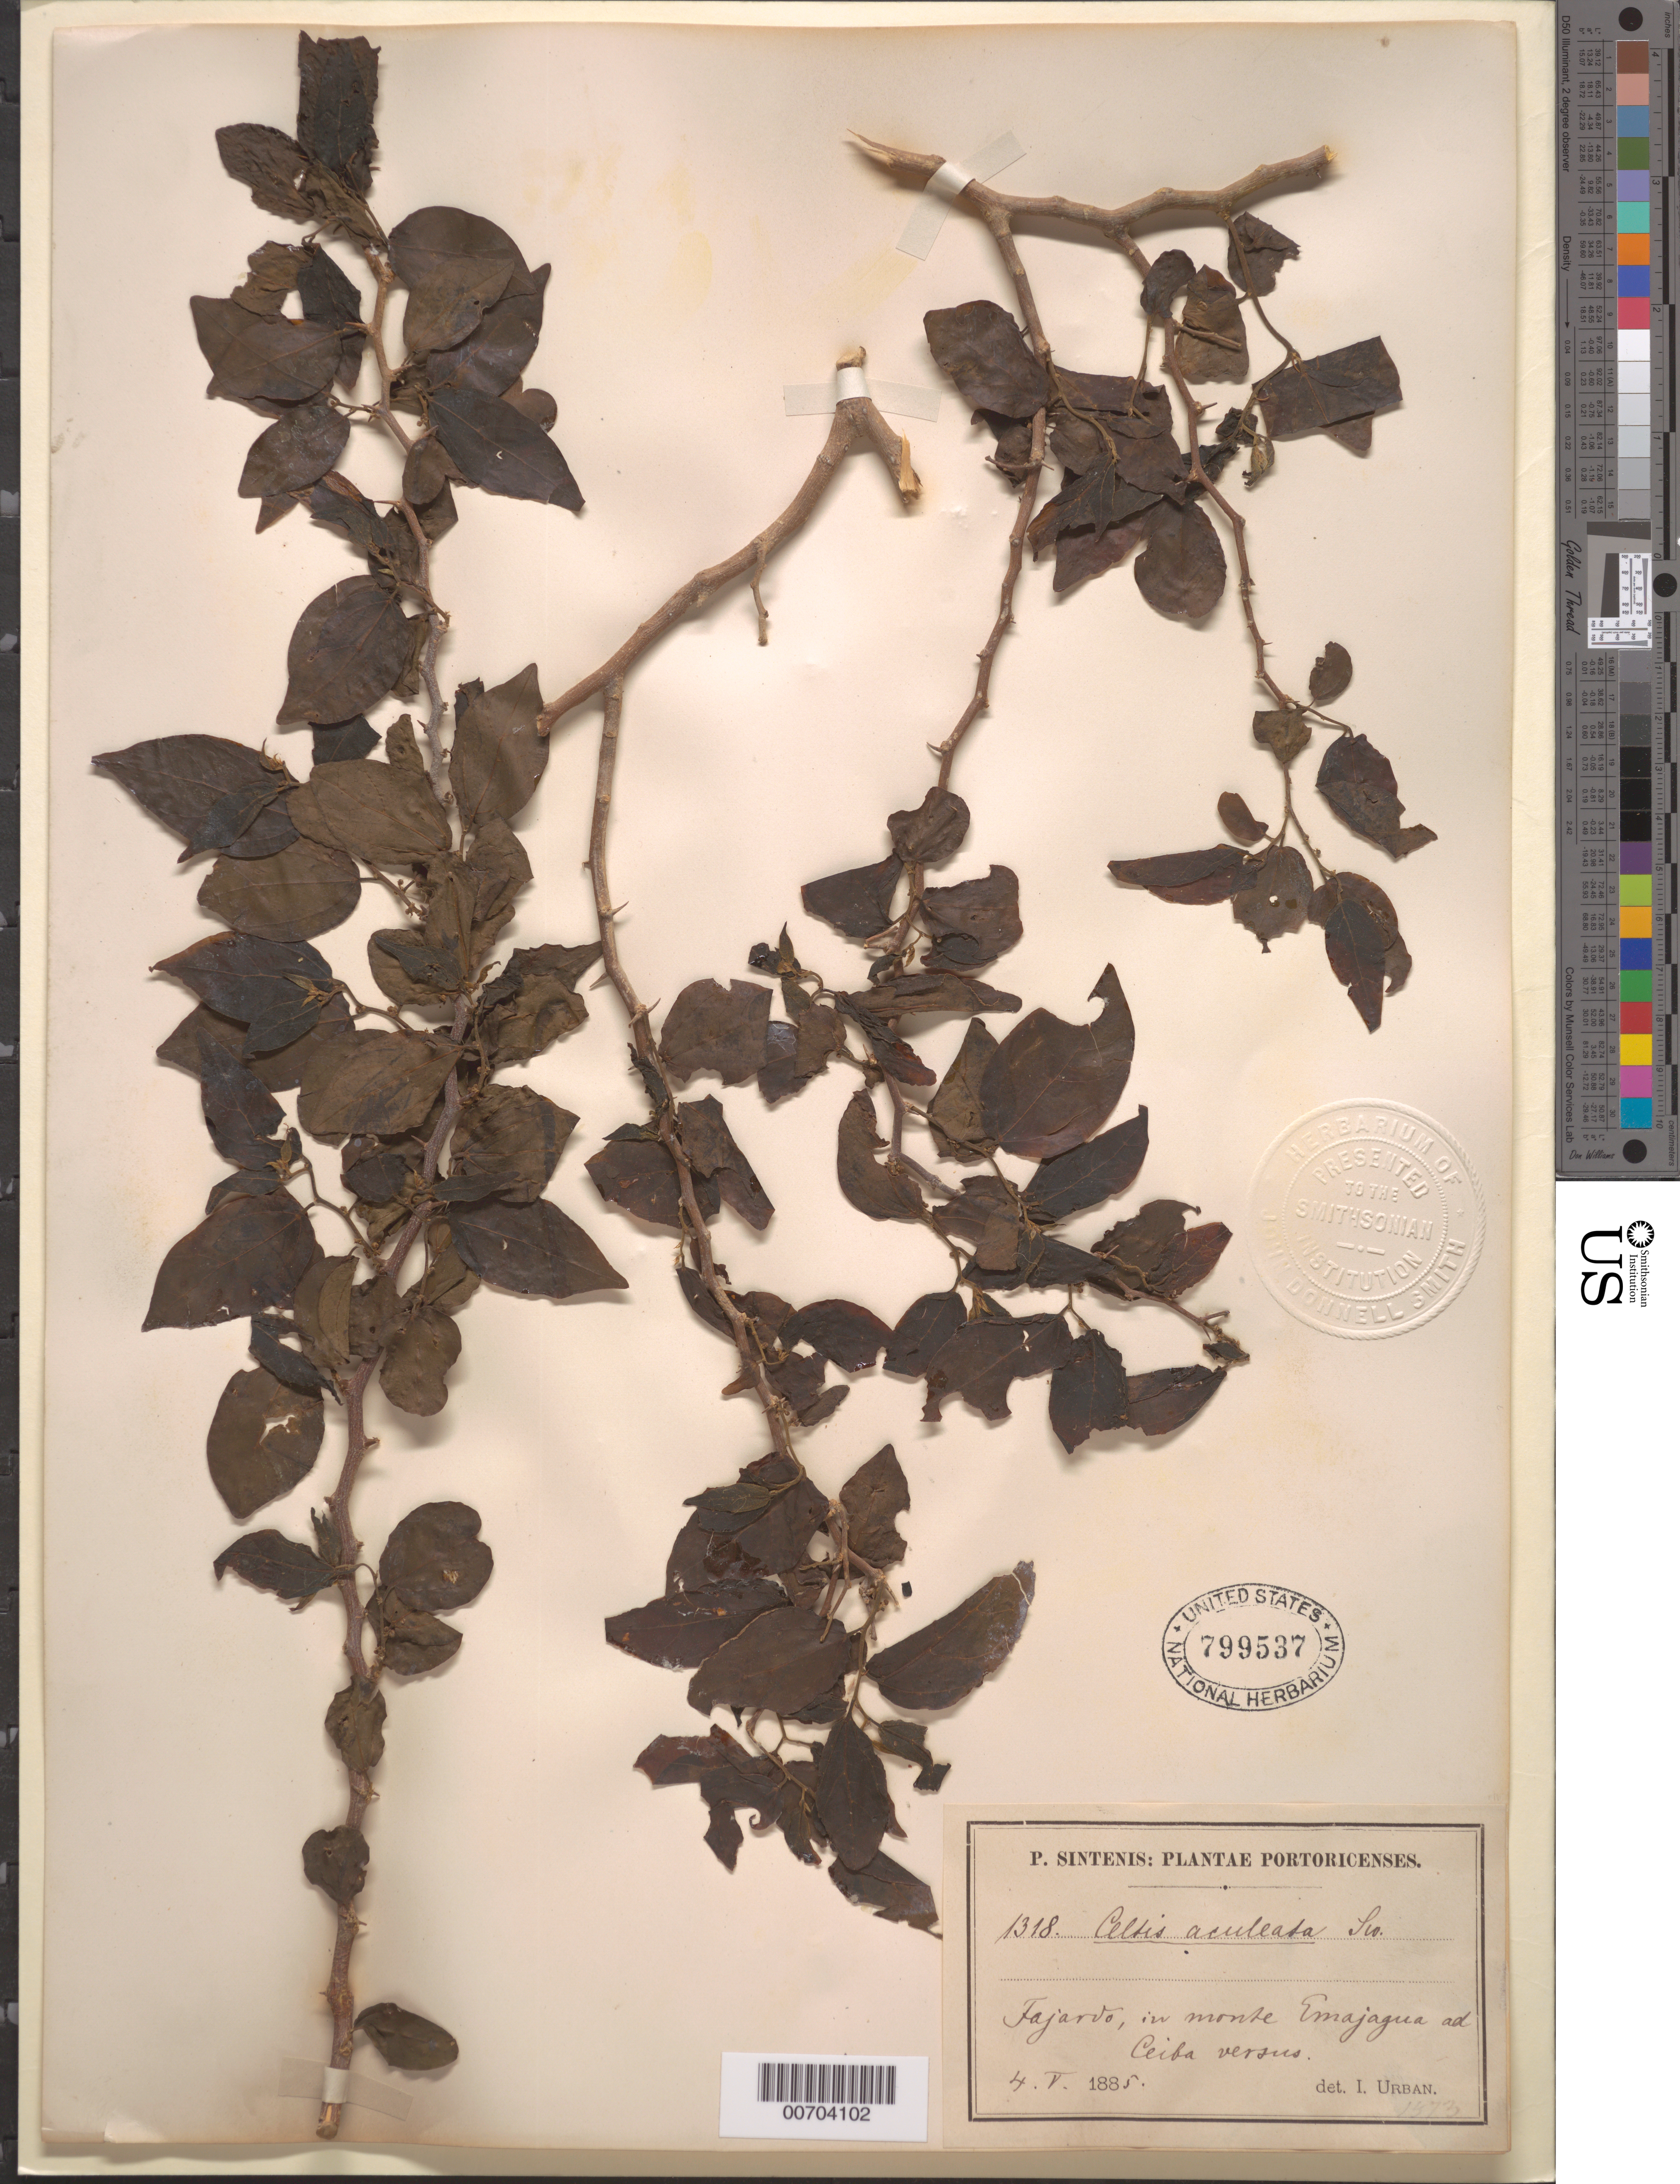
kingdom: Plantae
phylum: Tracheophyta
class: Magnoliopsida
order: Rosales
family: Cannabaceae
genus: Celtis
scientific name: Celtis aculeata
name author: Sw.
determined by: Urban, Ignatz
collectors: P. Sintenis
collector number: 1318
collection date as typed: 04 May 1885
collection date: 1885-05-04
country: Puerto Rico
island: Greater Antilles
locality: Tajarvo, in monte Emajaqua ad Ceiba versus.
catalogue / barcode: US 799537